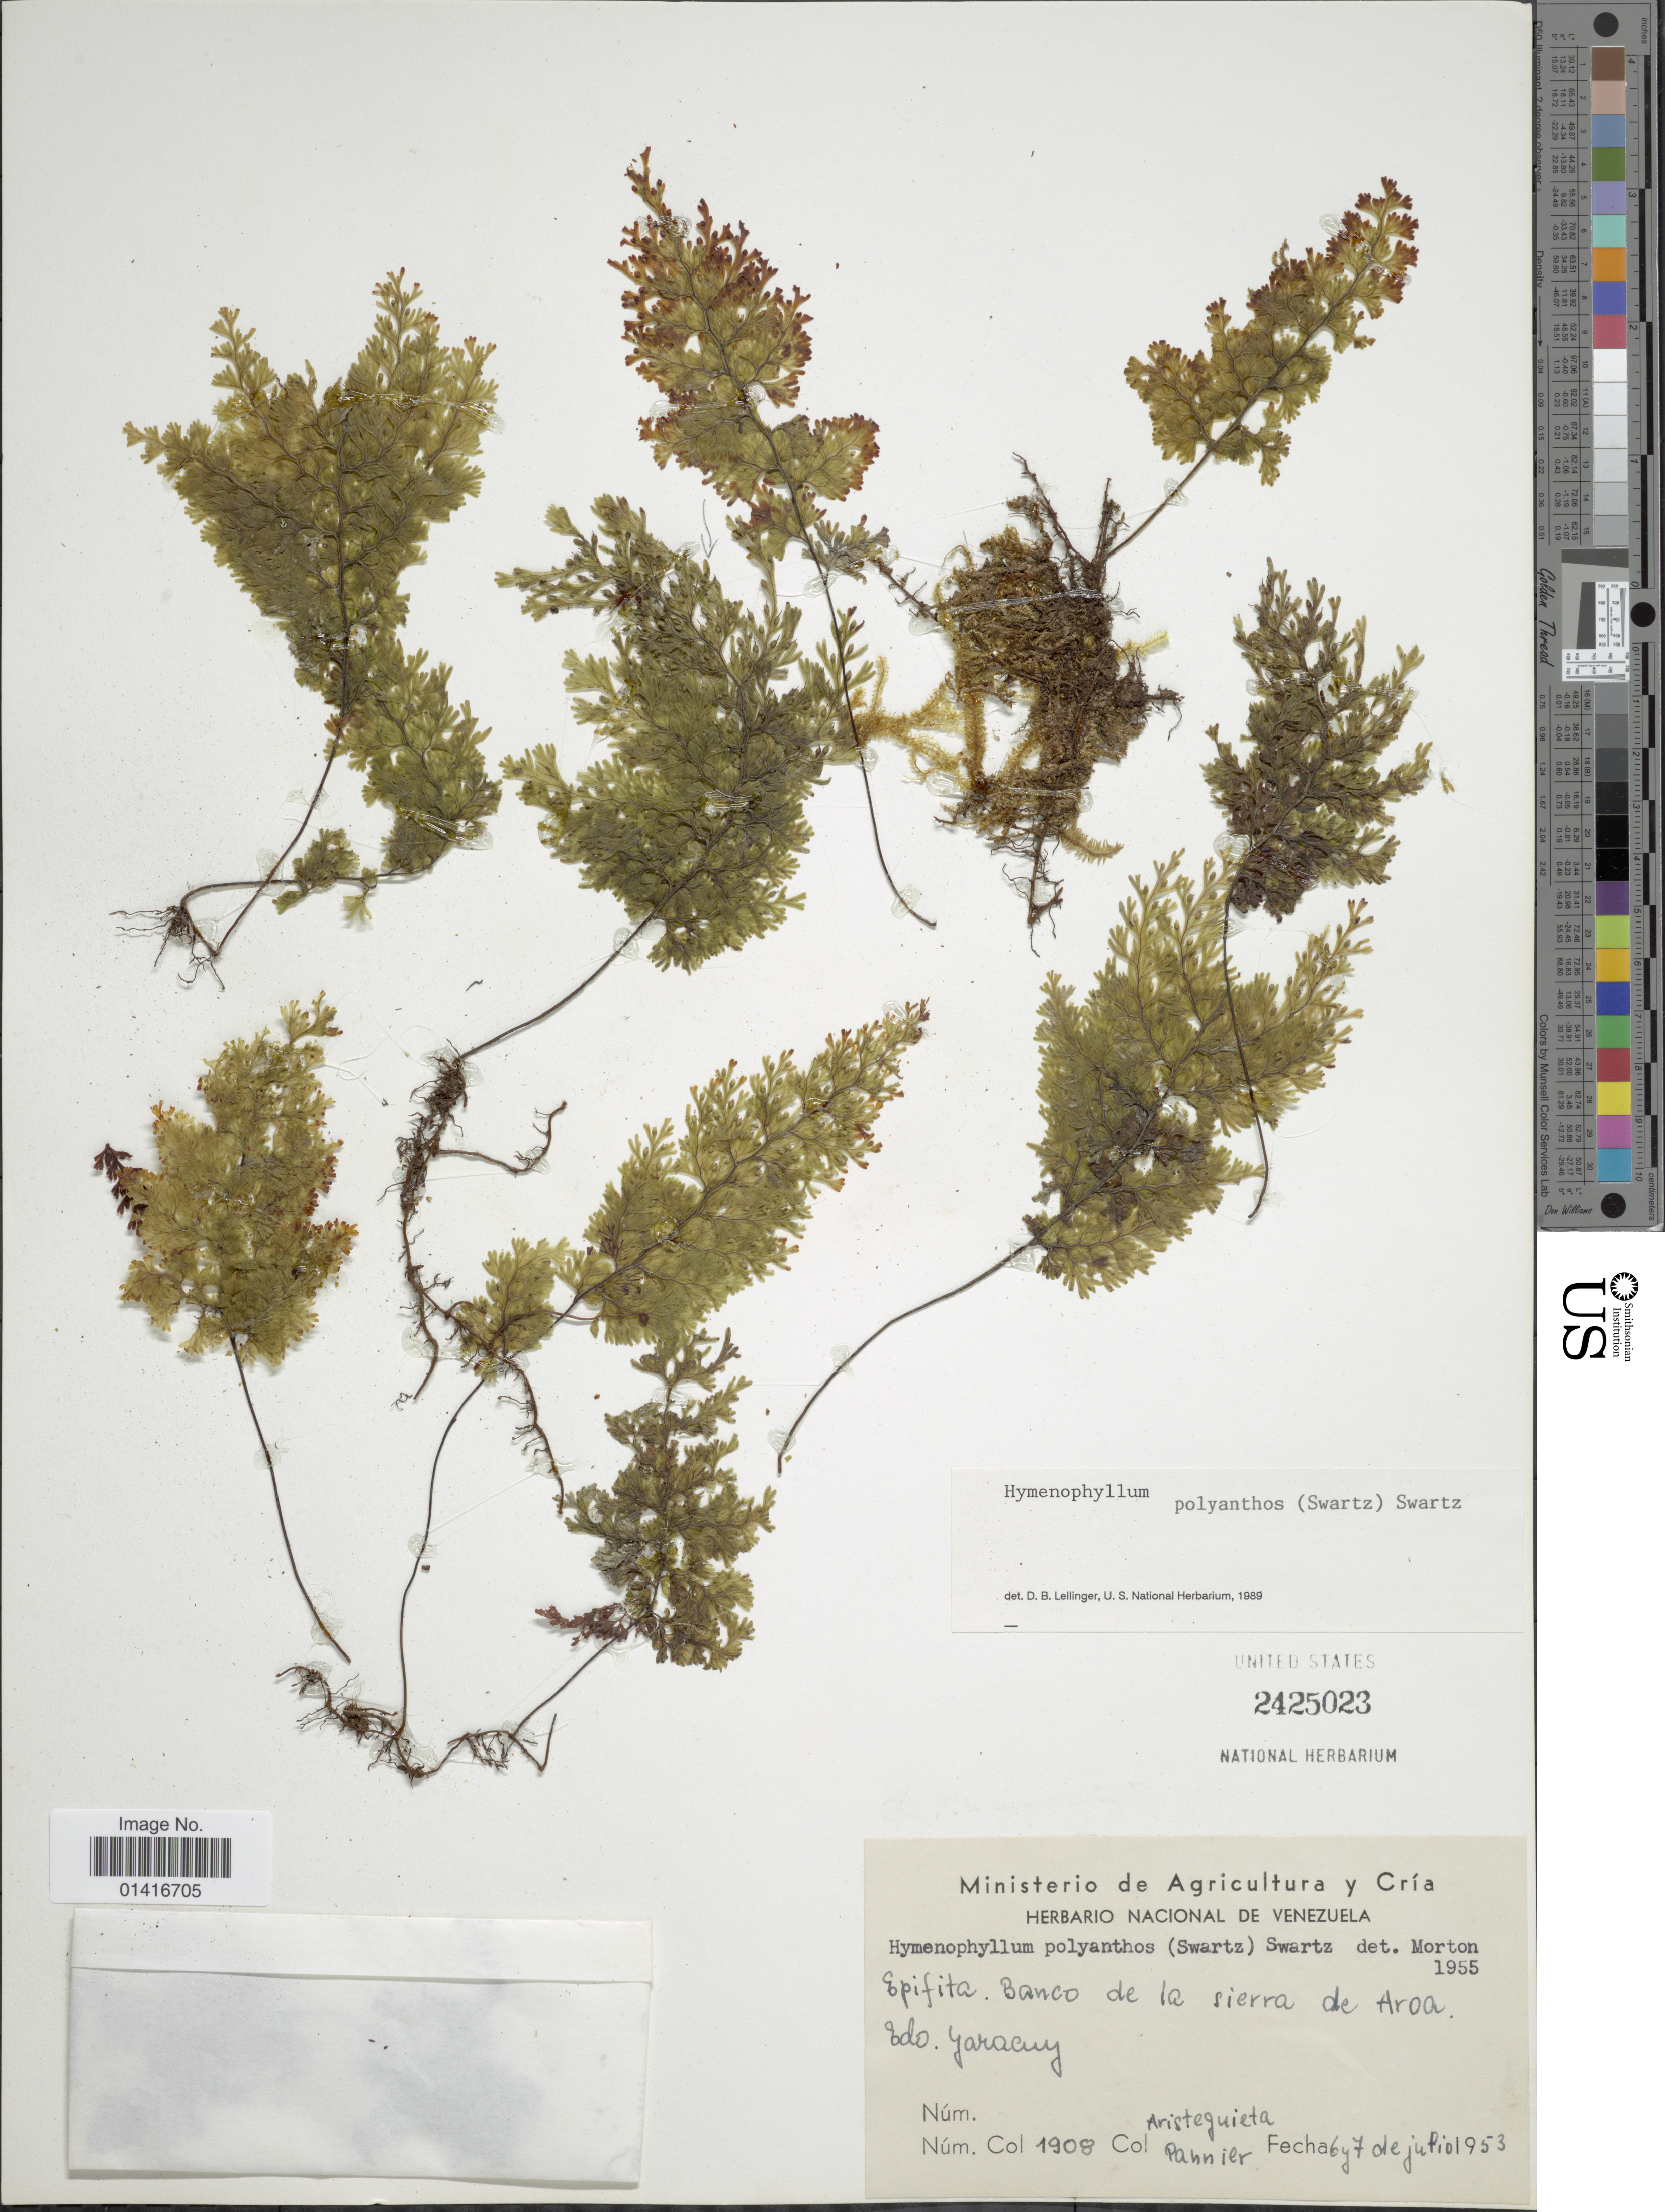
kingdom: Plantae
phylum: Tracheophyta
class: Polypodiopsida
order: Hymenophyllales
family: Hymenophyllaceae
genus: Hymenophyllum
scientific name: Hymenophyllum polyanthos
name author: (Sw.) Sw.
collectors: -. Aristeguieta & F. Pannier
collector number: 1908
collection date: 1953-07-06/1953-07-07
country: Venezuela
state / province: Yaracuy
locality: Banco de la sierra de Aroa. bdo. Yaracuy.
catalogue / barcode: US 2425023